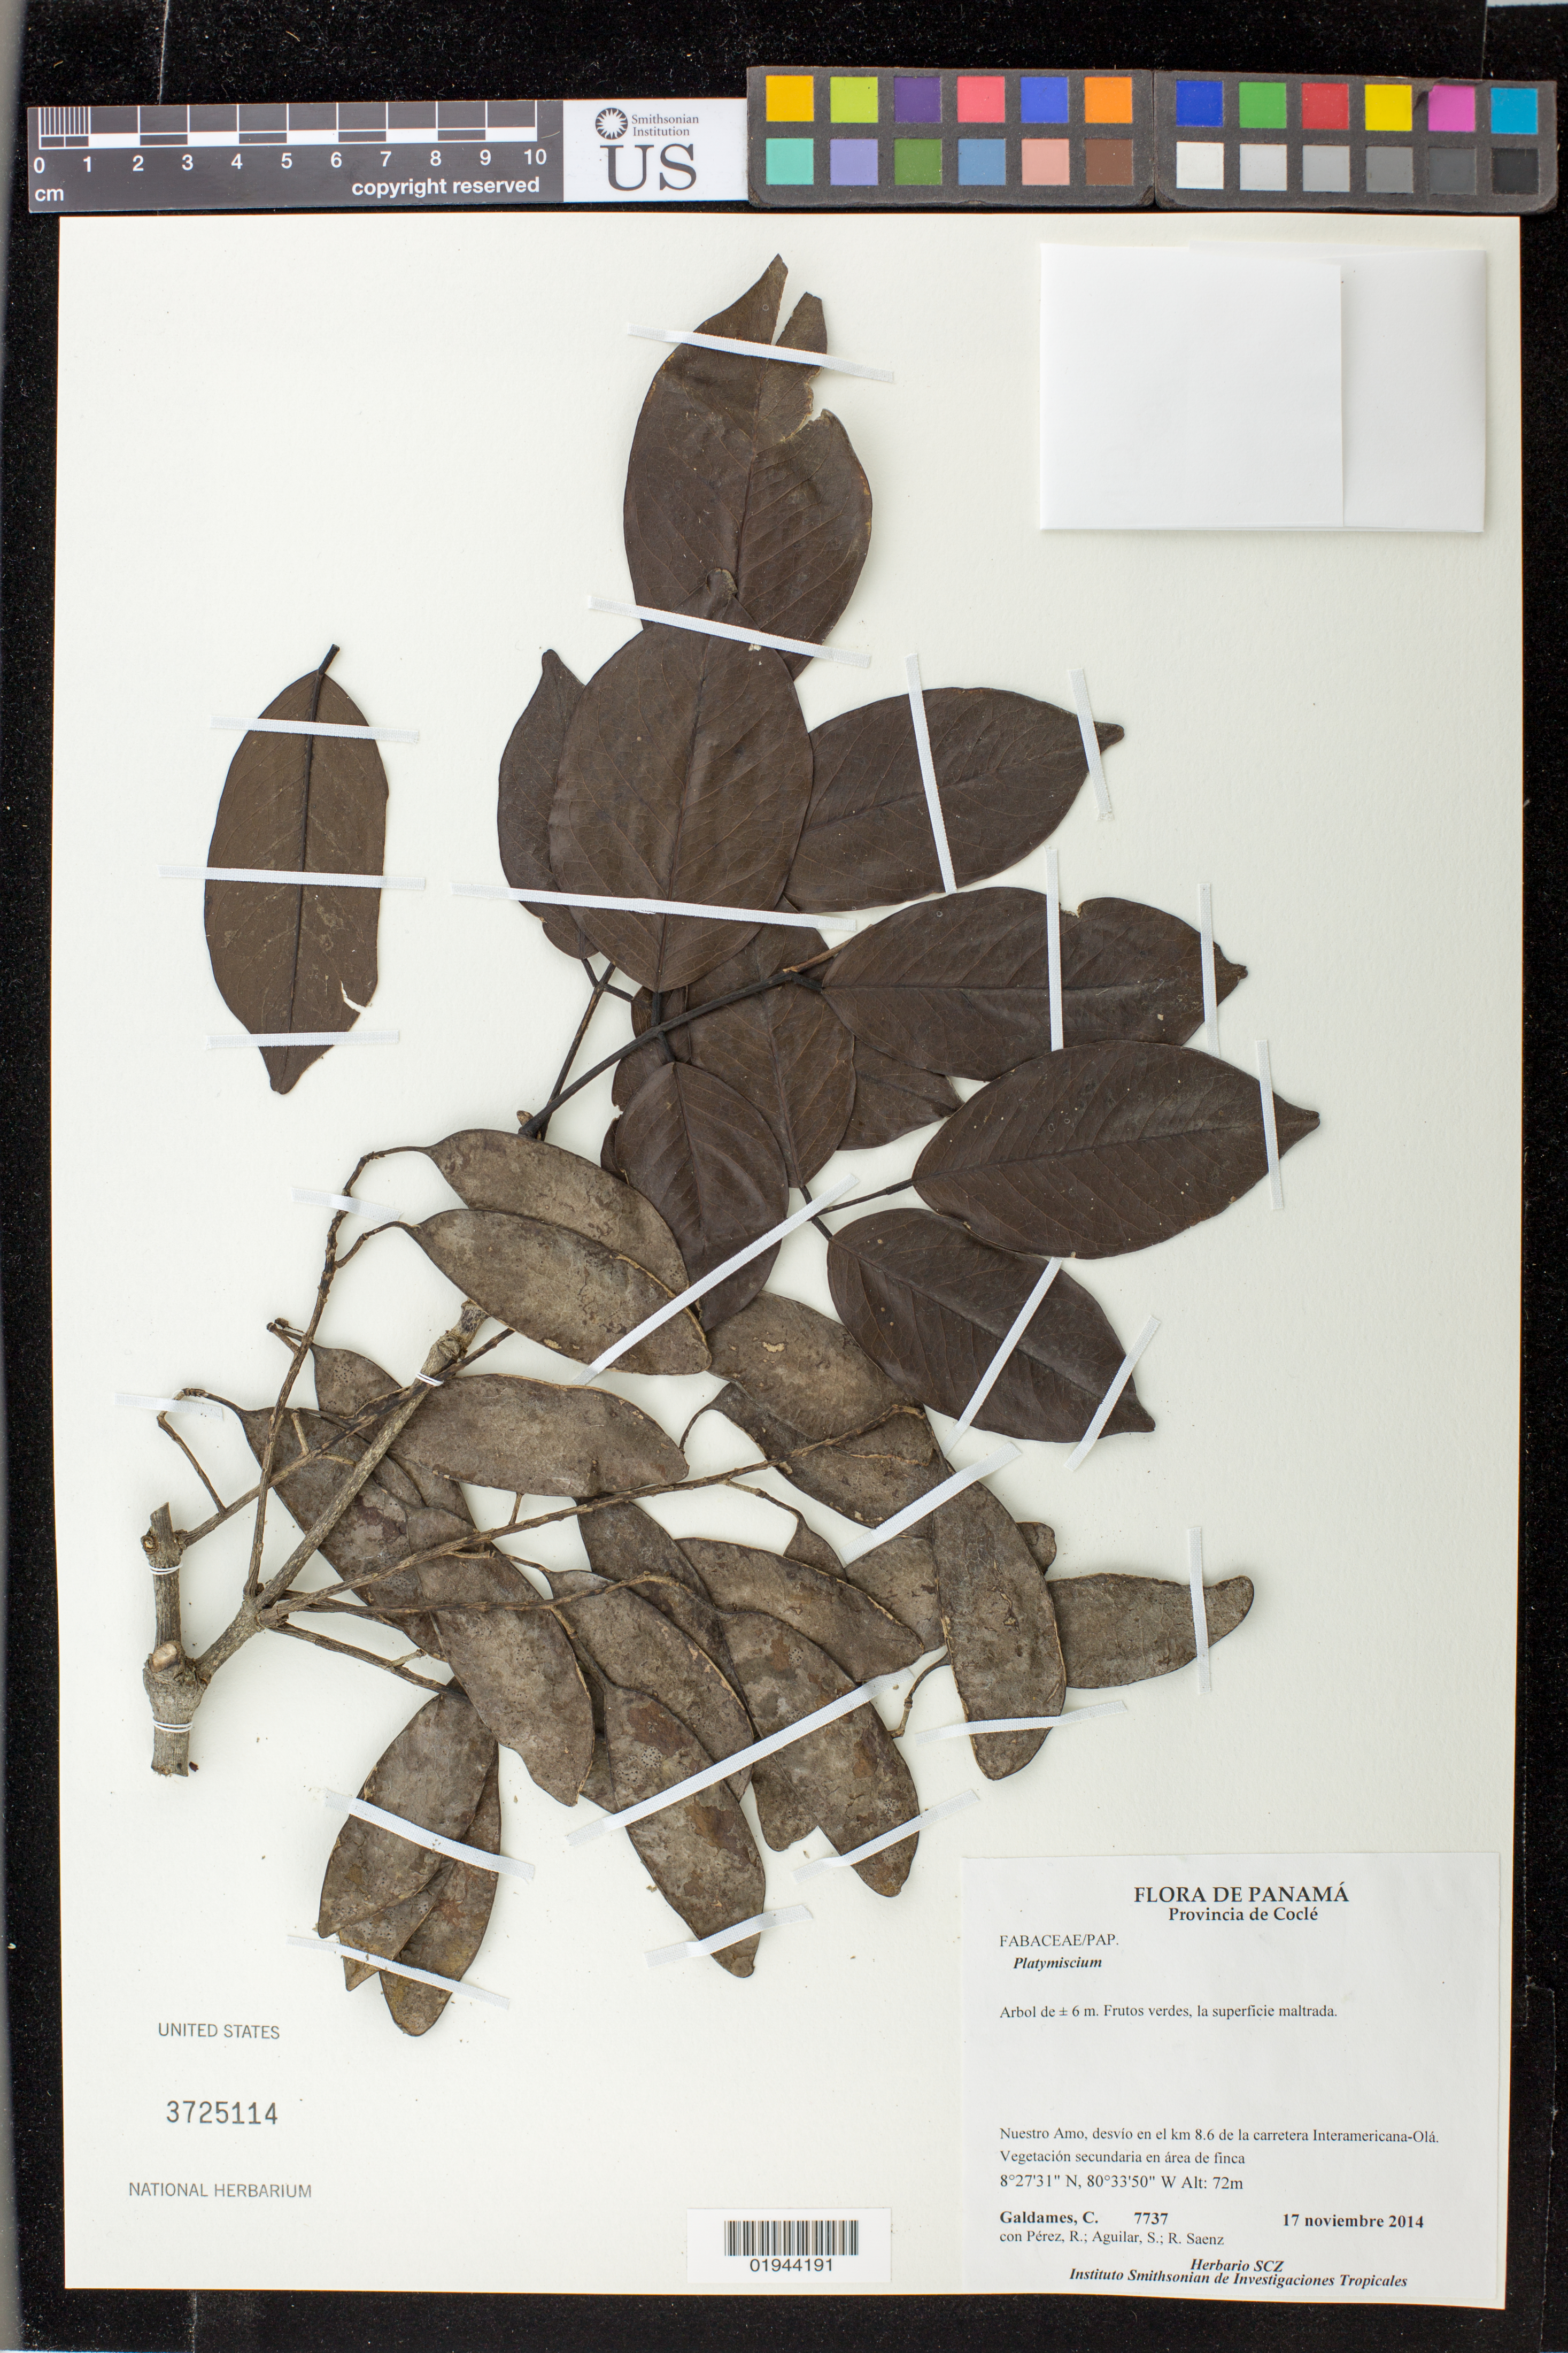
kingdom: Plantae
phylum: Tracheophyta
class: Magnoliopsida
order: Fabales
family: Fabaceae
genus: Platymiscium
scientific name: Platymiscium sp.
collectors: C. Galdames, R. Perez, S. Aguilar & R. Saenz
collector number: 7737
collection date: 2014-11-17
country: Panama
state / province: Coclé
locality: Nuestro Amo, desvio en el km 8.6 de la carretera Interamericana-Ola. Vegetacion secondaria en area de finca.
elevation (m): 72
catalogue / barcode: US 3725114